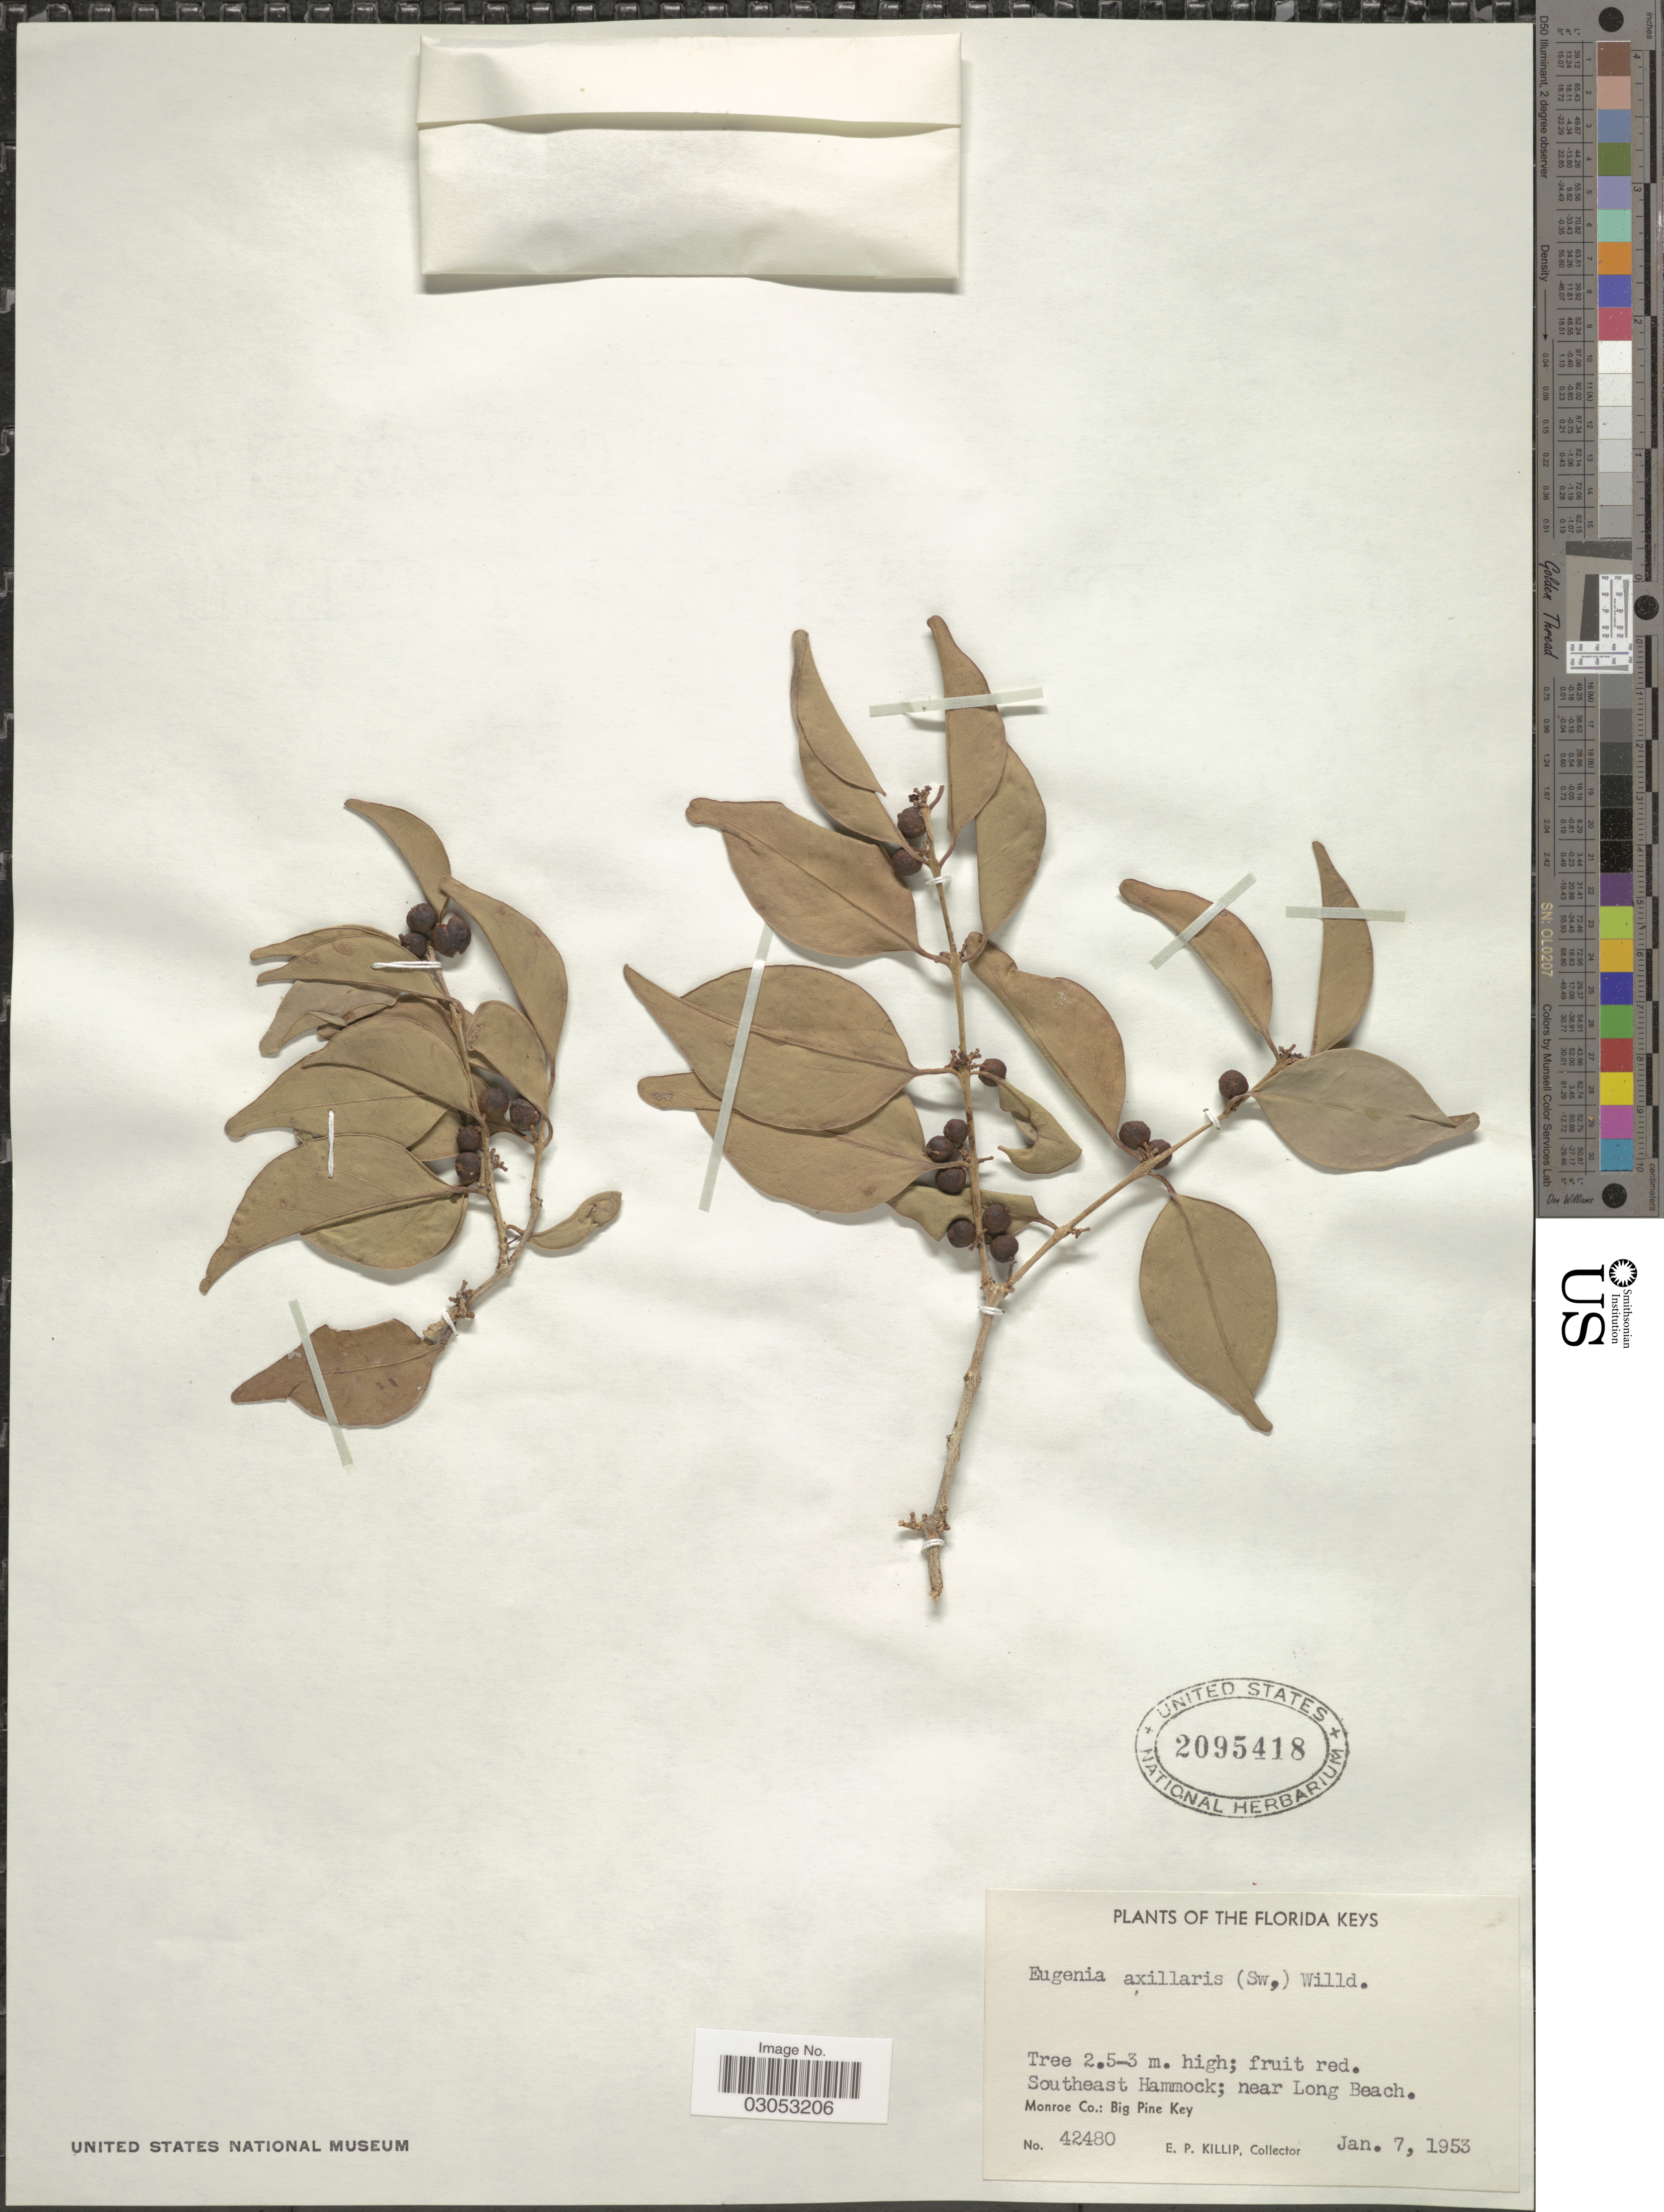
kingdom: Plantae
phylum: Tracheophyta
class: Magnoliopsida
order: Myrtales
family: Myrtaceae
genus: Eugenia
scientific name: Eugenia axillaris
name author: (Sw.) Willd.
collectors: E. P. Killip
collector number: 42480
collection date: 1953-01-07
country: United States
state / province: Florida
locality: The Florida Keys, Southeast Hammock; near Long Beach, Monroe Co.: Big Pine Key.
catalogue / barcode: US 2095418